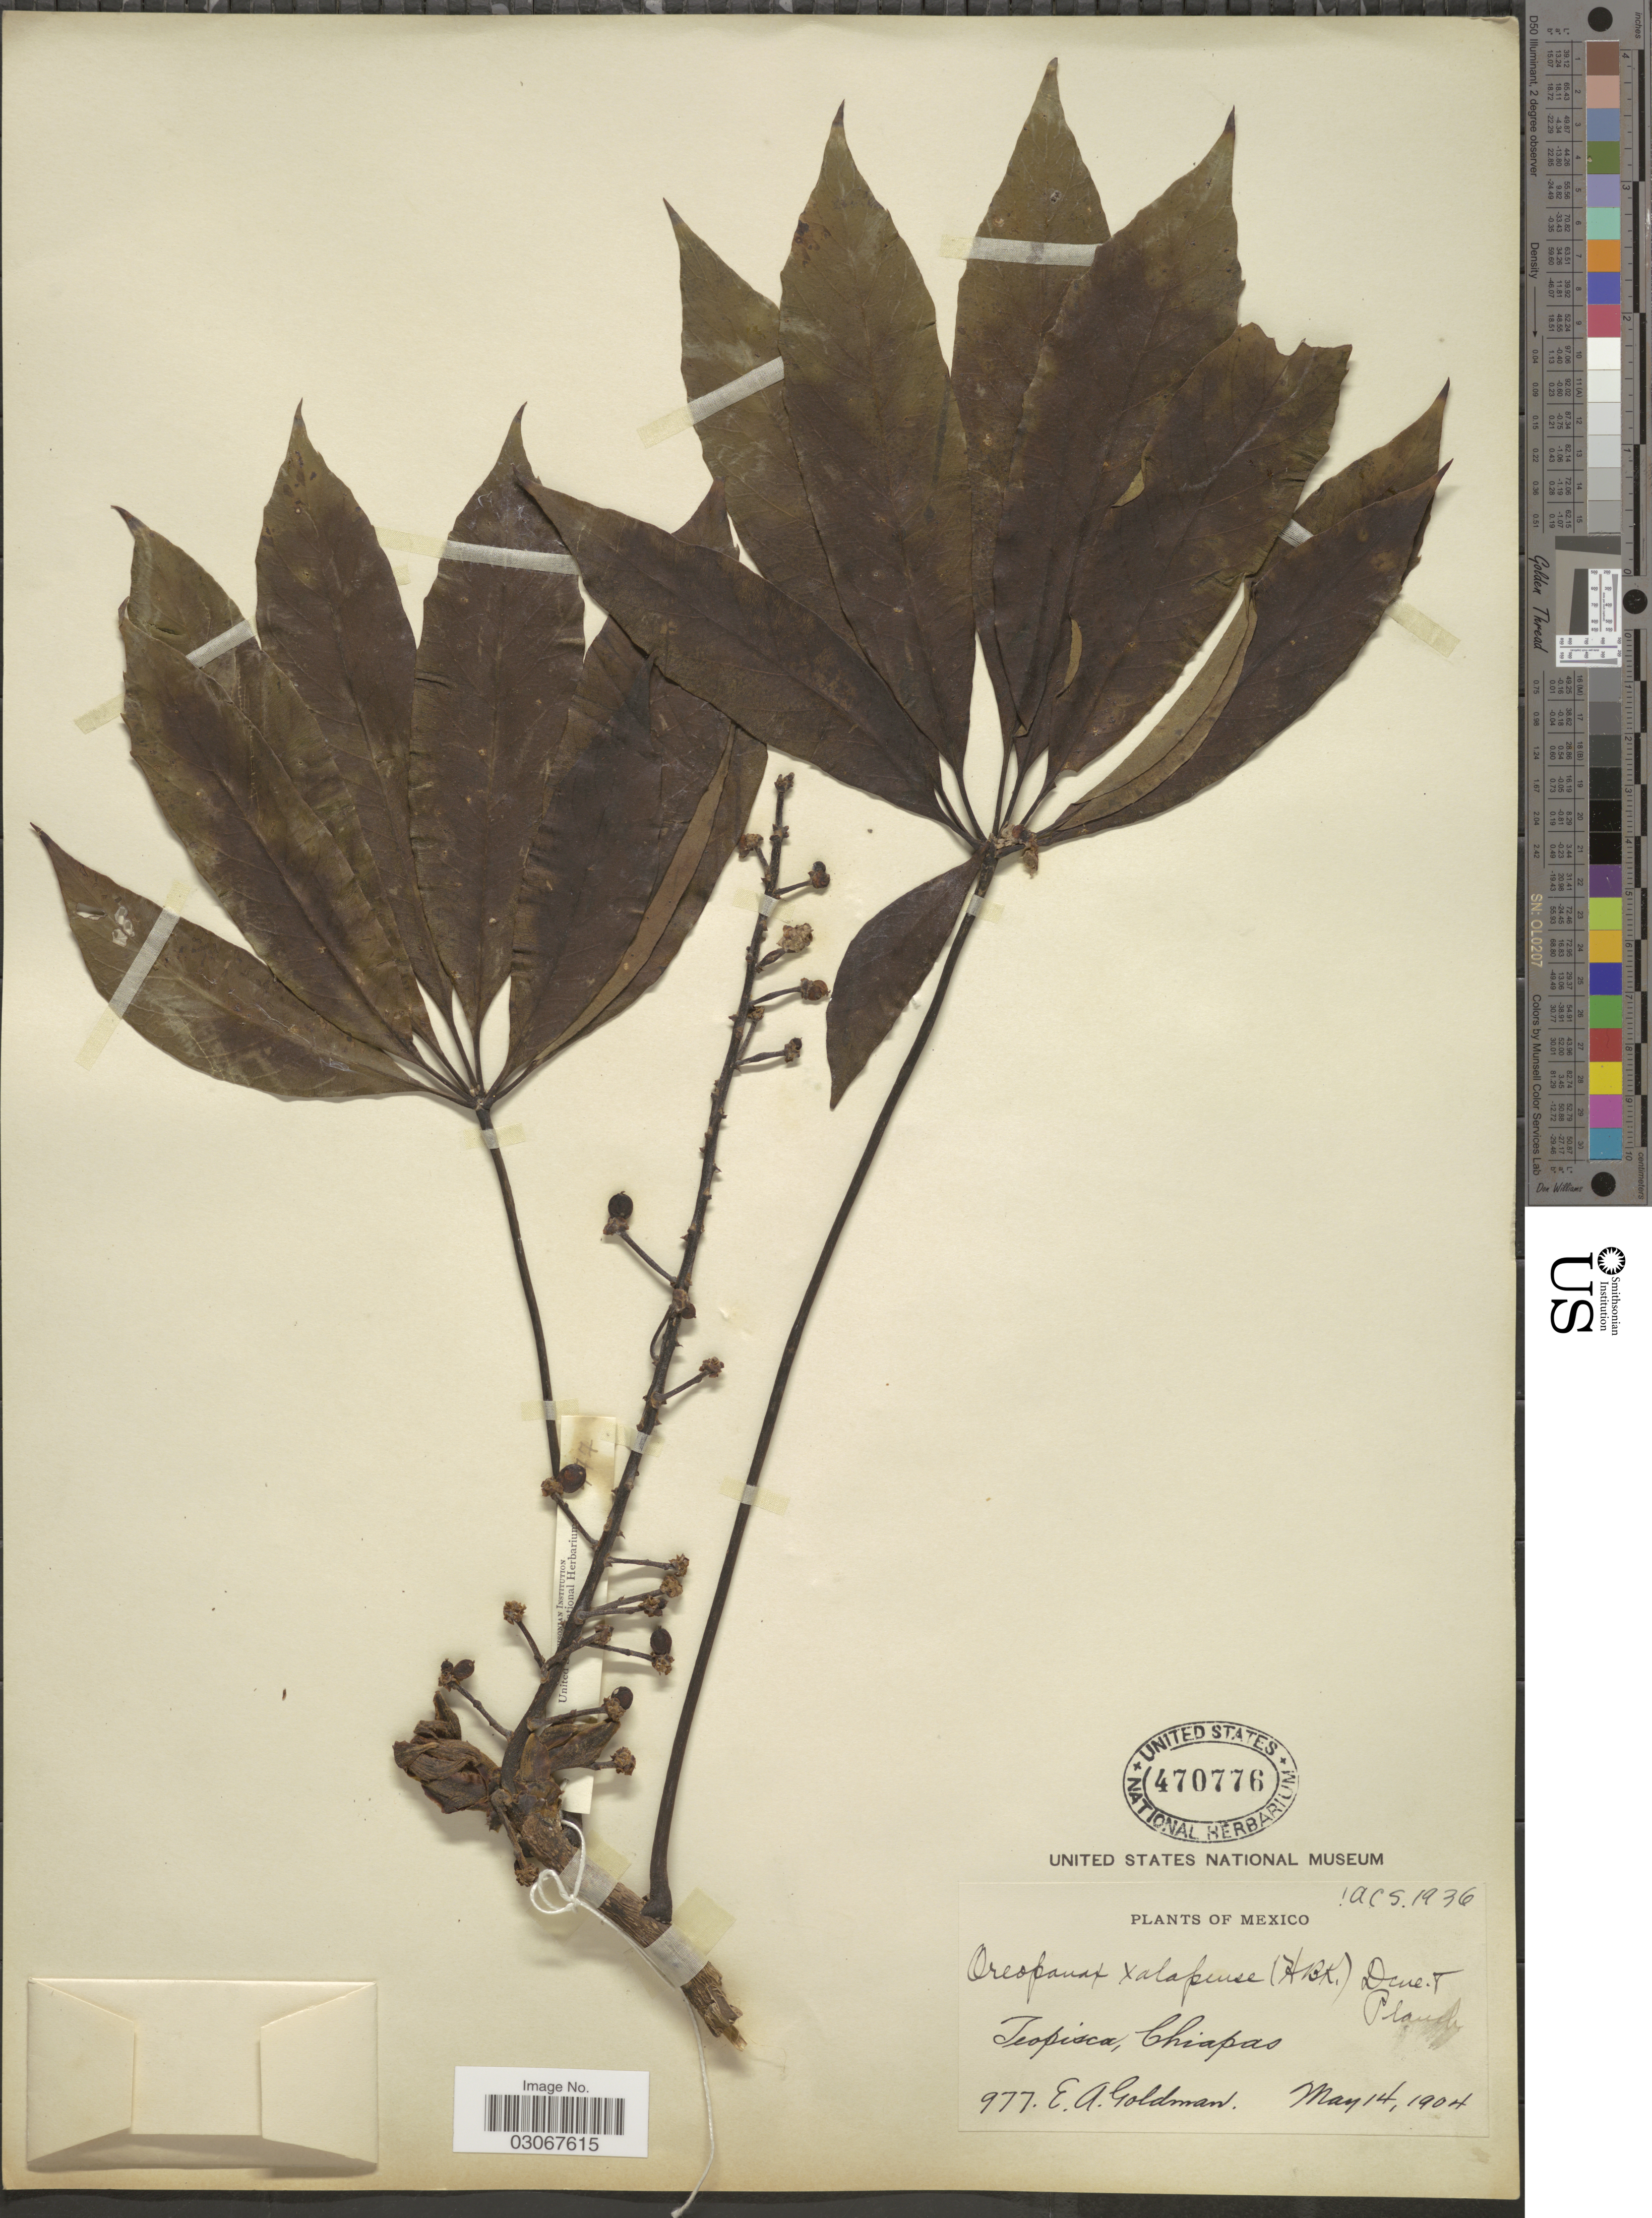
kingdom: Plantae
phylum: Tracheophyta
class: Magnoliopsida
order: Apiales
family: Araliaceae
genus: Oreopanax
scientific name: Oreopanax xalapensis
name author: (Kunth) Decne. & Planch.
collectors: E. A. Goldman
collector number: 977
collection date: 1904-05-14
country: Mexico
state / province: Chiapas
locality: Teopisca.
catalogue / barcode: US 470776